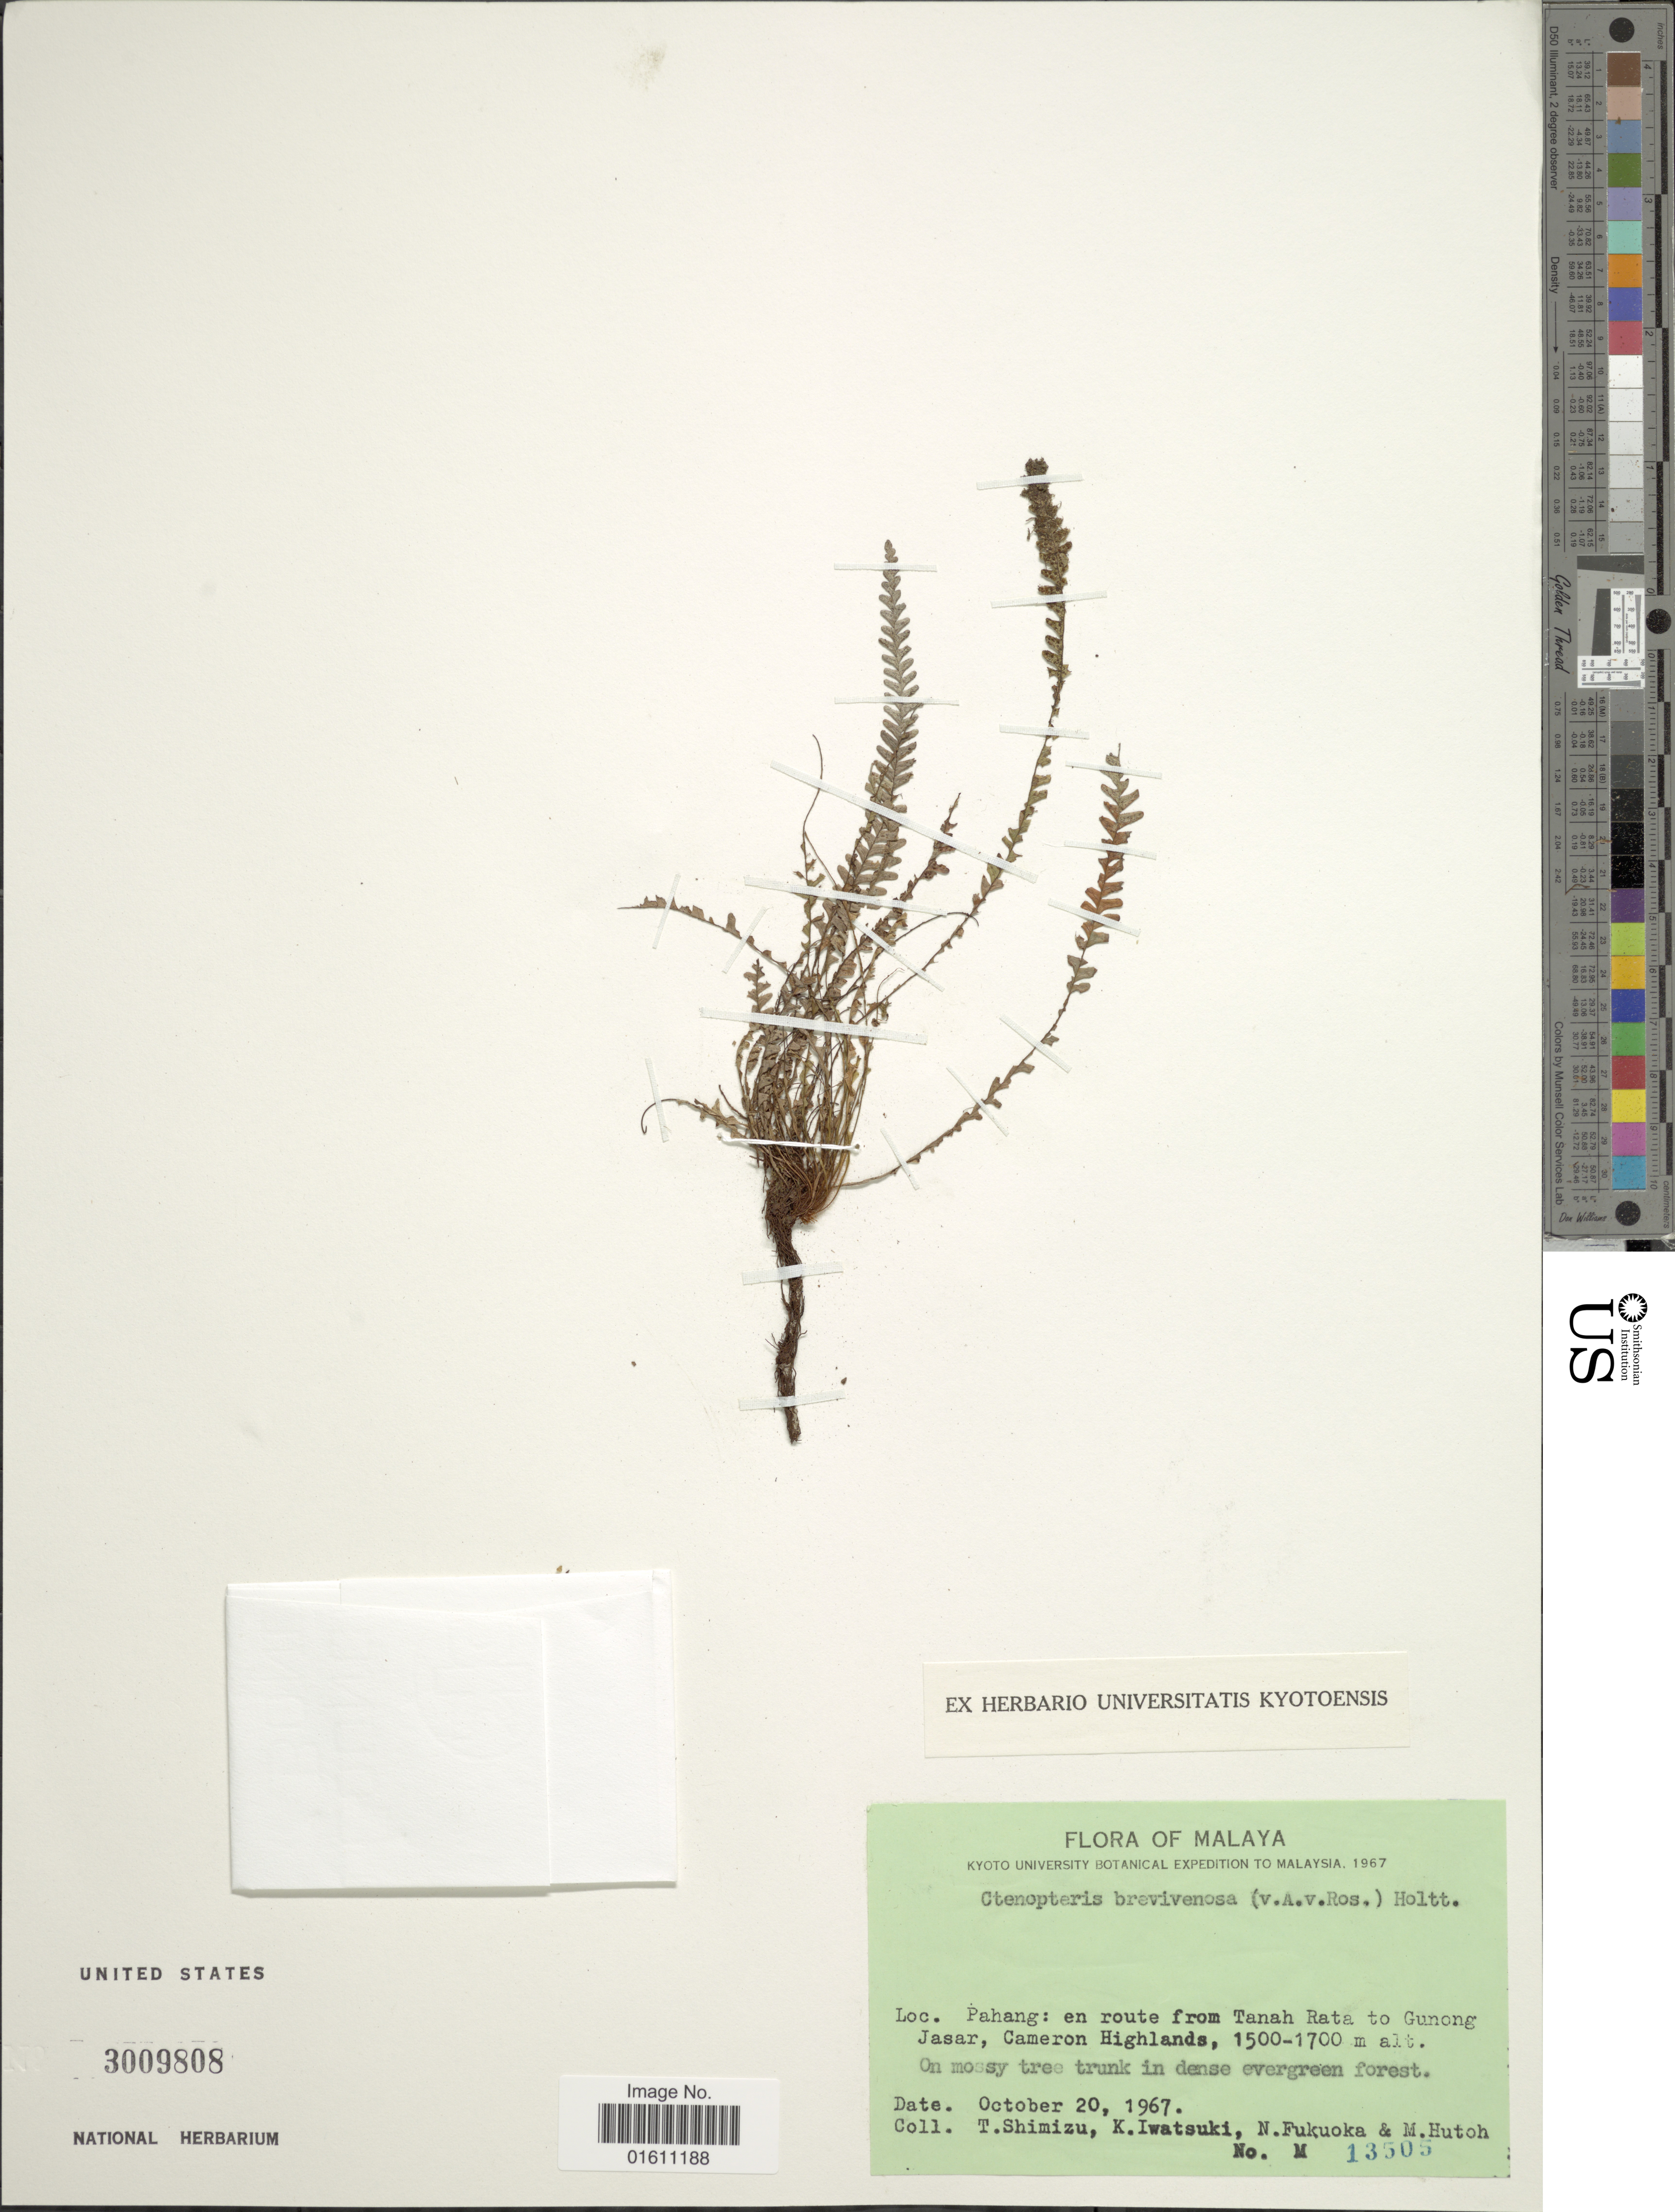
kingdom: Plantae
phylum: Tracheophyta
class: Polypodiopsida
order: Polypodiales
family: Polypodiaceae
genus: Dasygrammitis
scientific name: Dasygrammitis brevivenosa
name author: (Alderw.) Parris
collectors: T. Shimizu, K. Iwatsuki, N. Fukuoka & M. Hutch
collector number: M 13505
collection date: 1967-10-20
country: Malaysia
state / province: Pahang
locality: Malaya, Pahang: en route from Tanah Rata to Gunong Jasar, Cameron Highlands.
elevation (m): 1500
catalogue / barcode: US 3009808